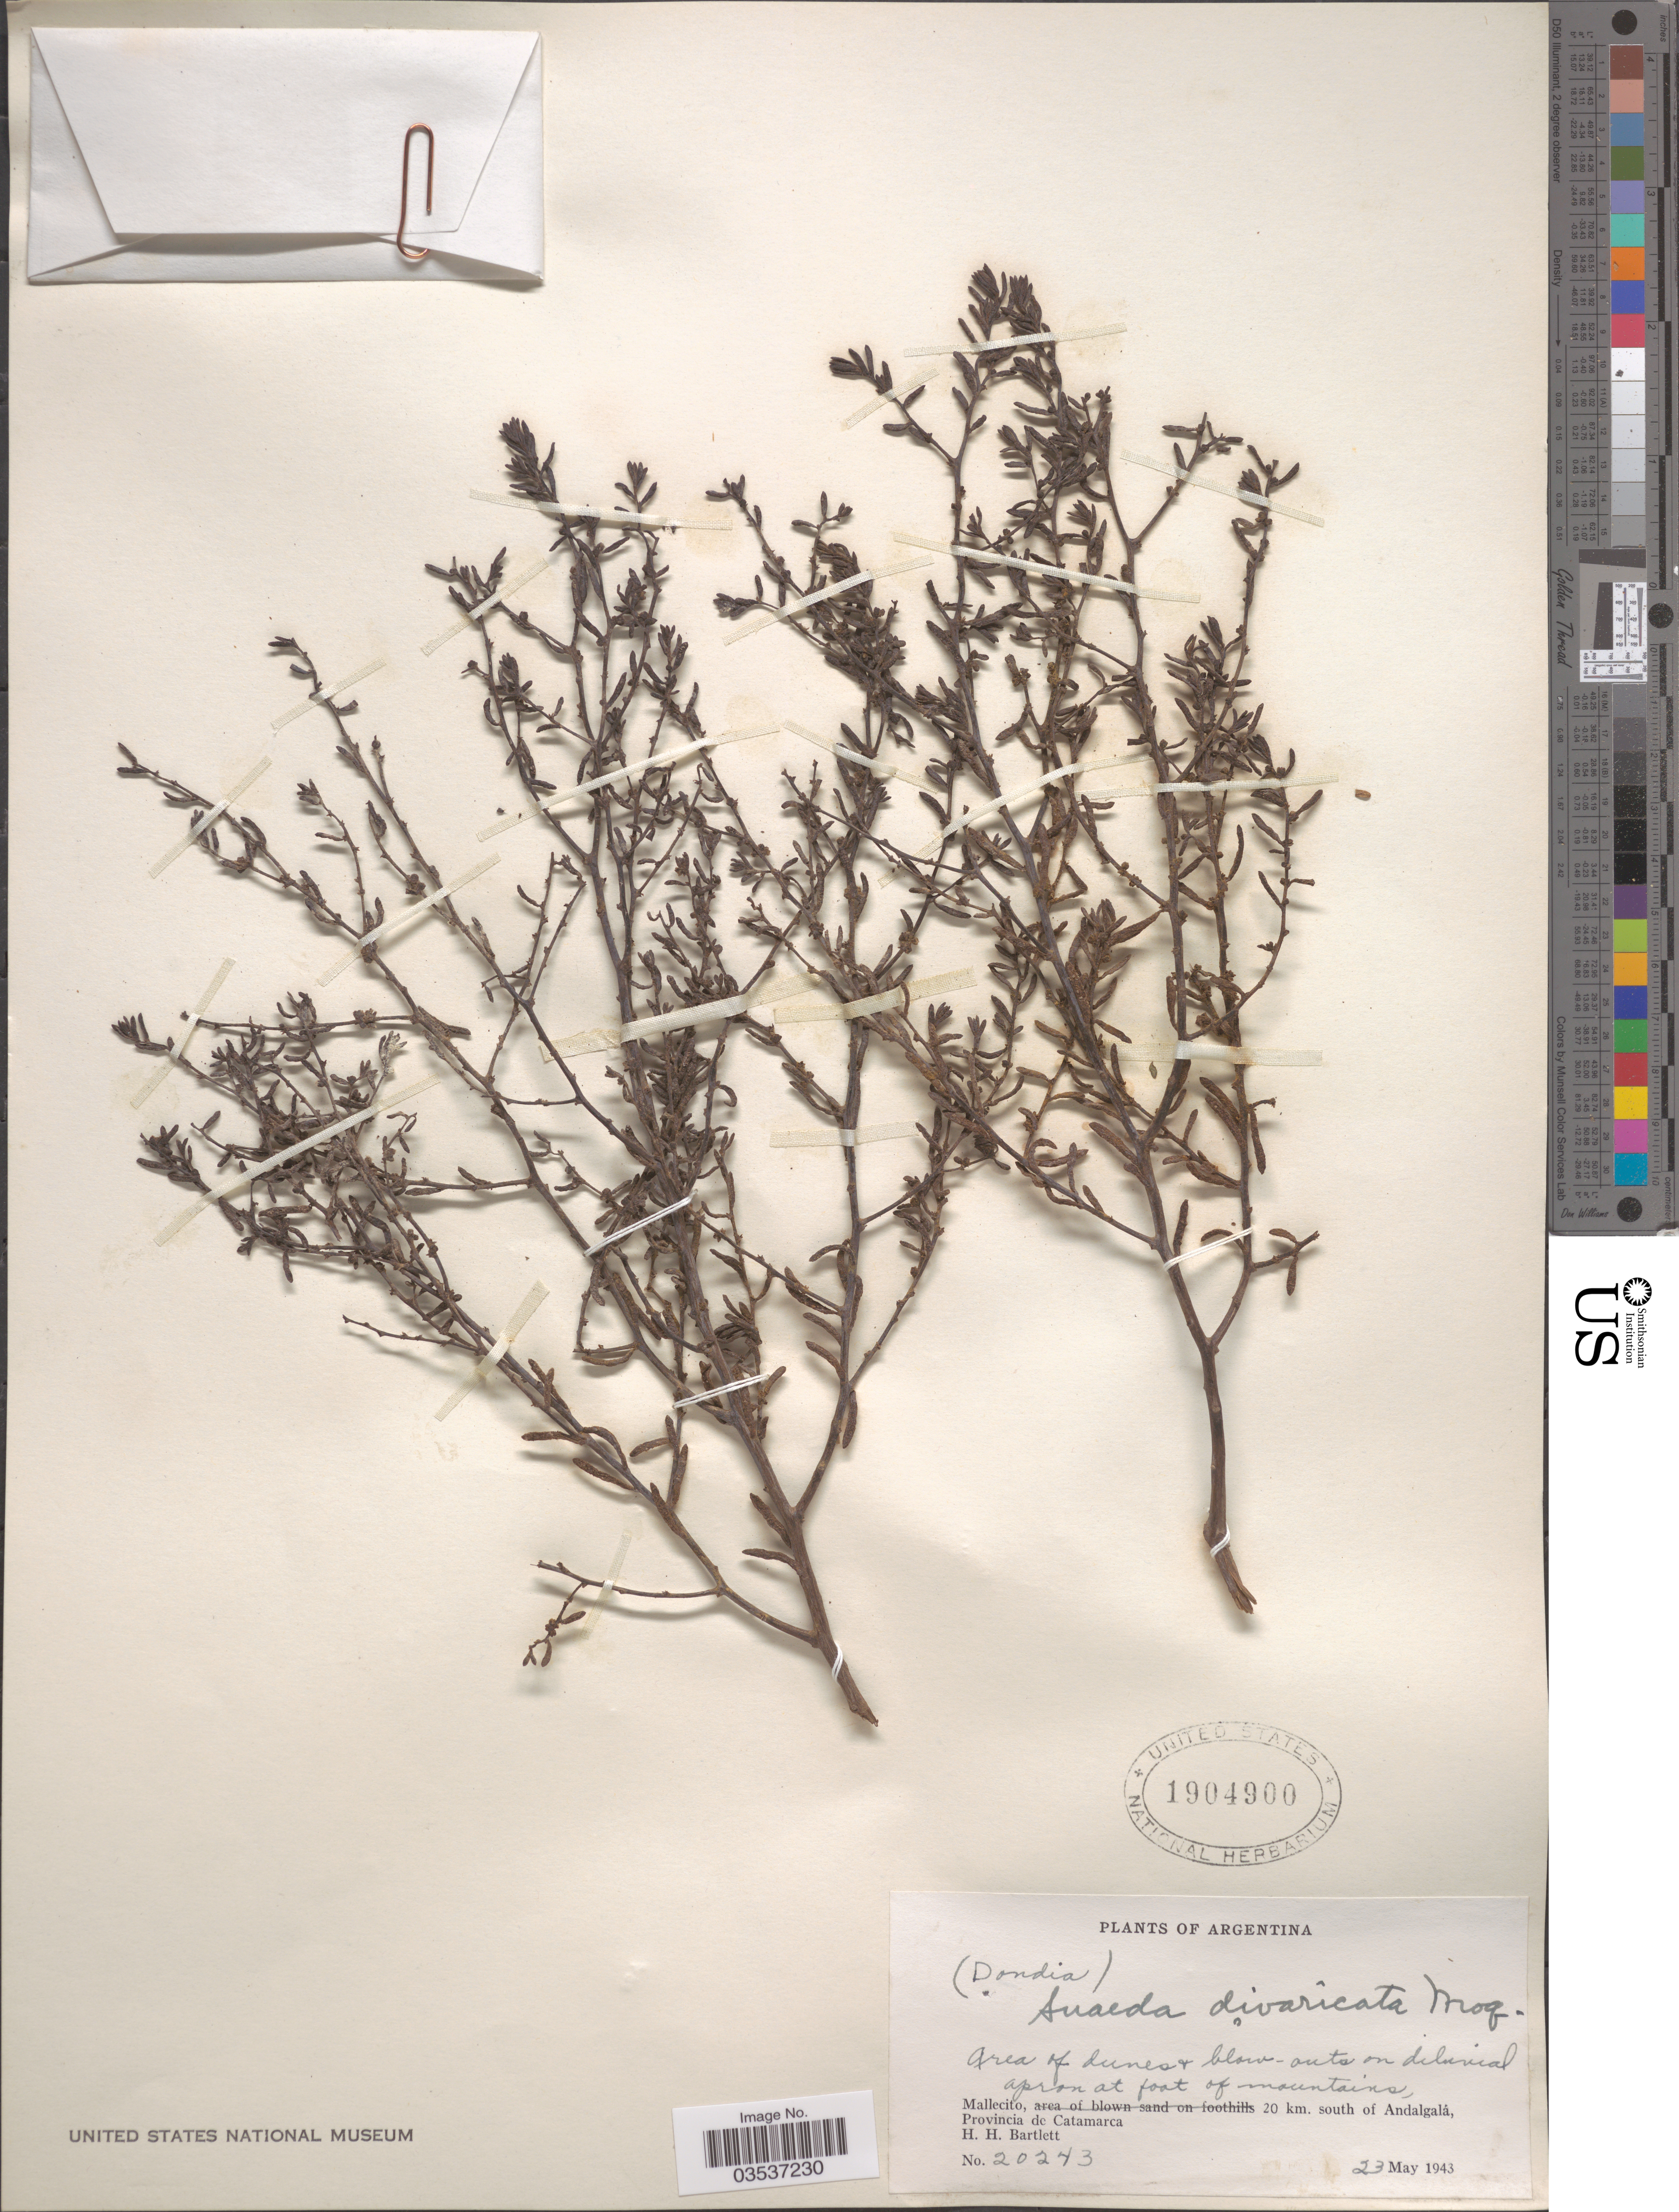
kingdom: Plantae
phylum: Tracheophyta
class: Magnoliopsida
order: Caryophyllales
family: Amaranthaceae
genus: Suaeda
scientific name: Suaeda divaricata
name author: Moq.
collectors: H. H. Bartlett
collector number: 20243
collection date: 1943-05-23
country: Argentina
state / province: Catamarca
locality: Mallecito, 20 km. south of Andalgalá.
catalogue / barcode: US 1904900